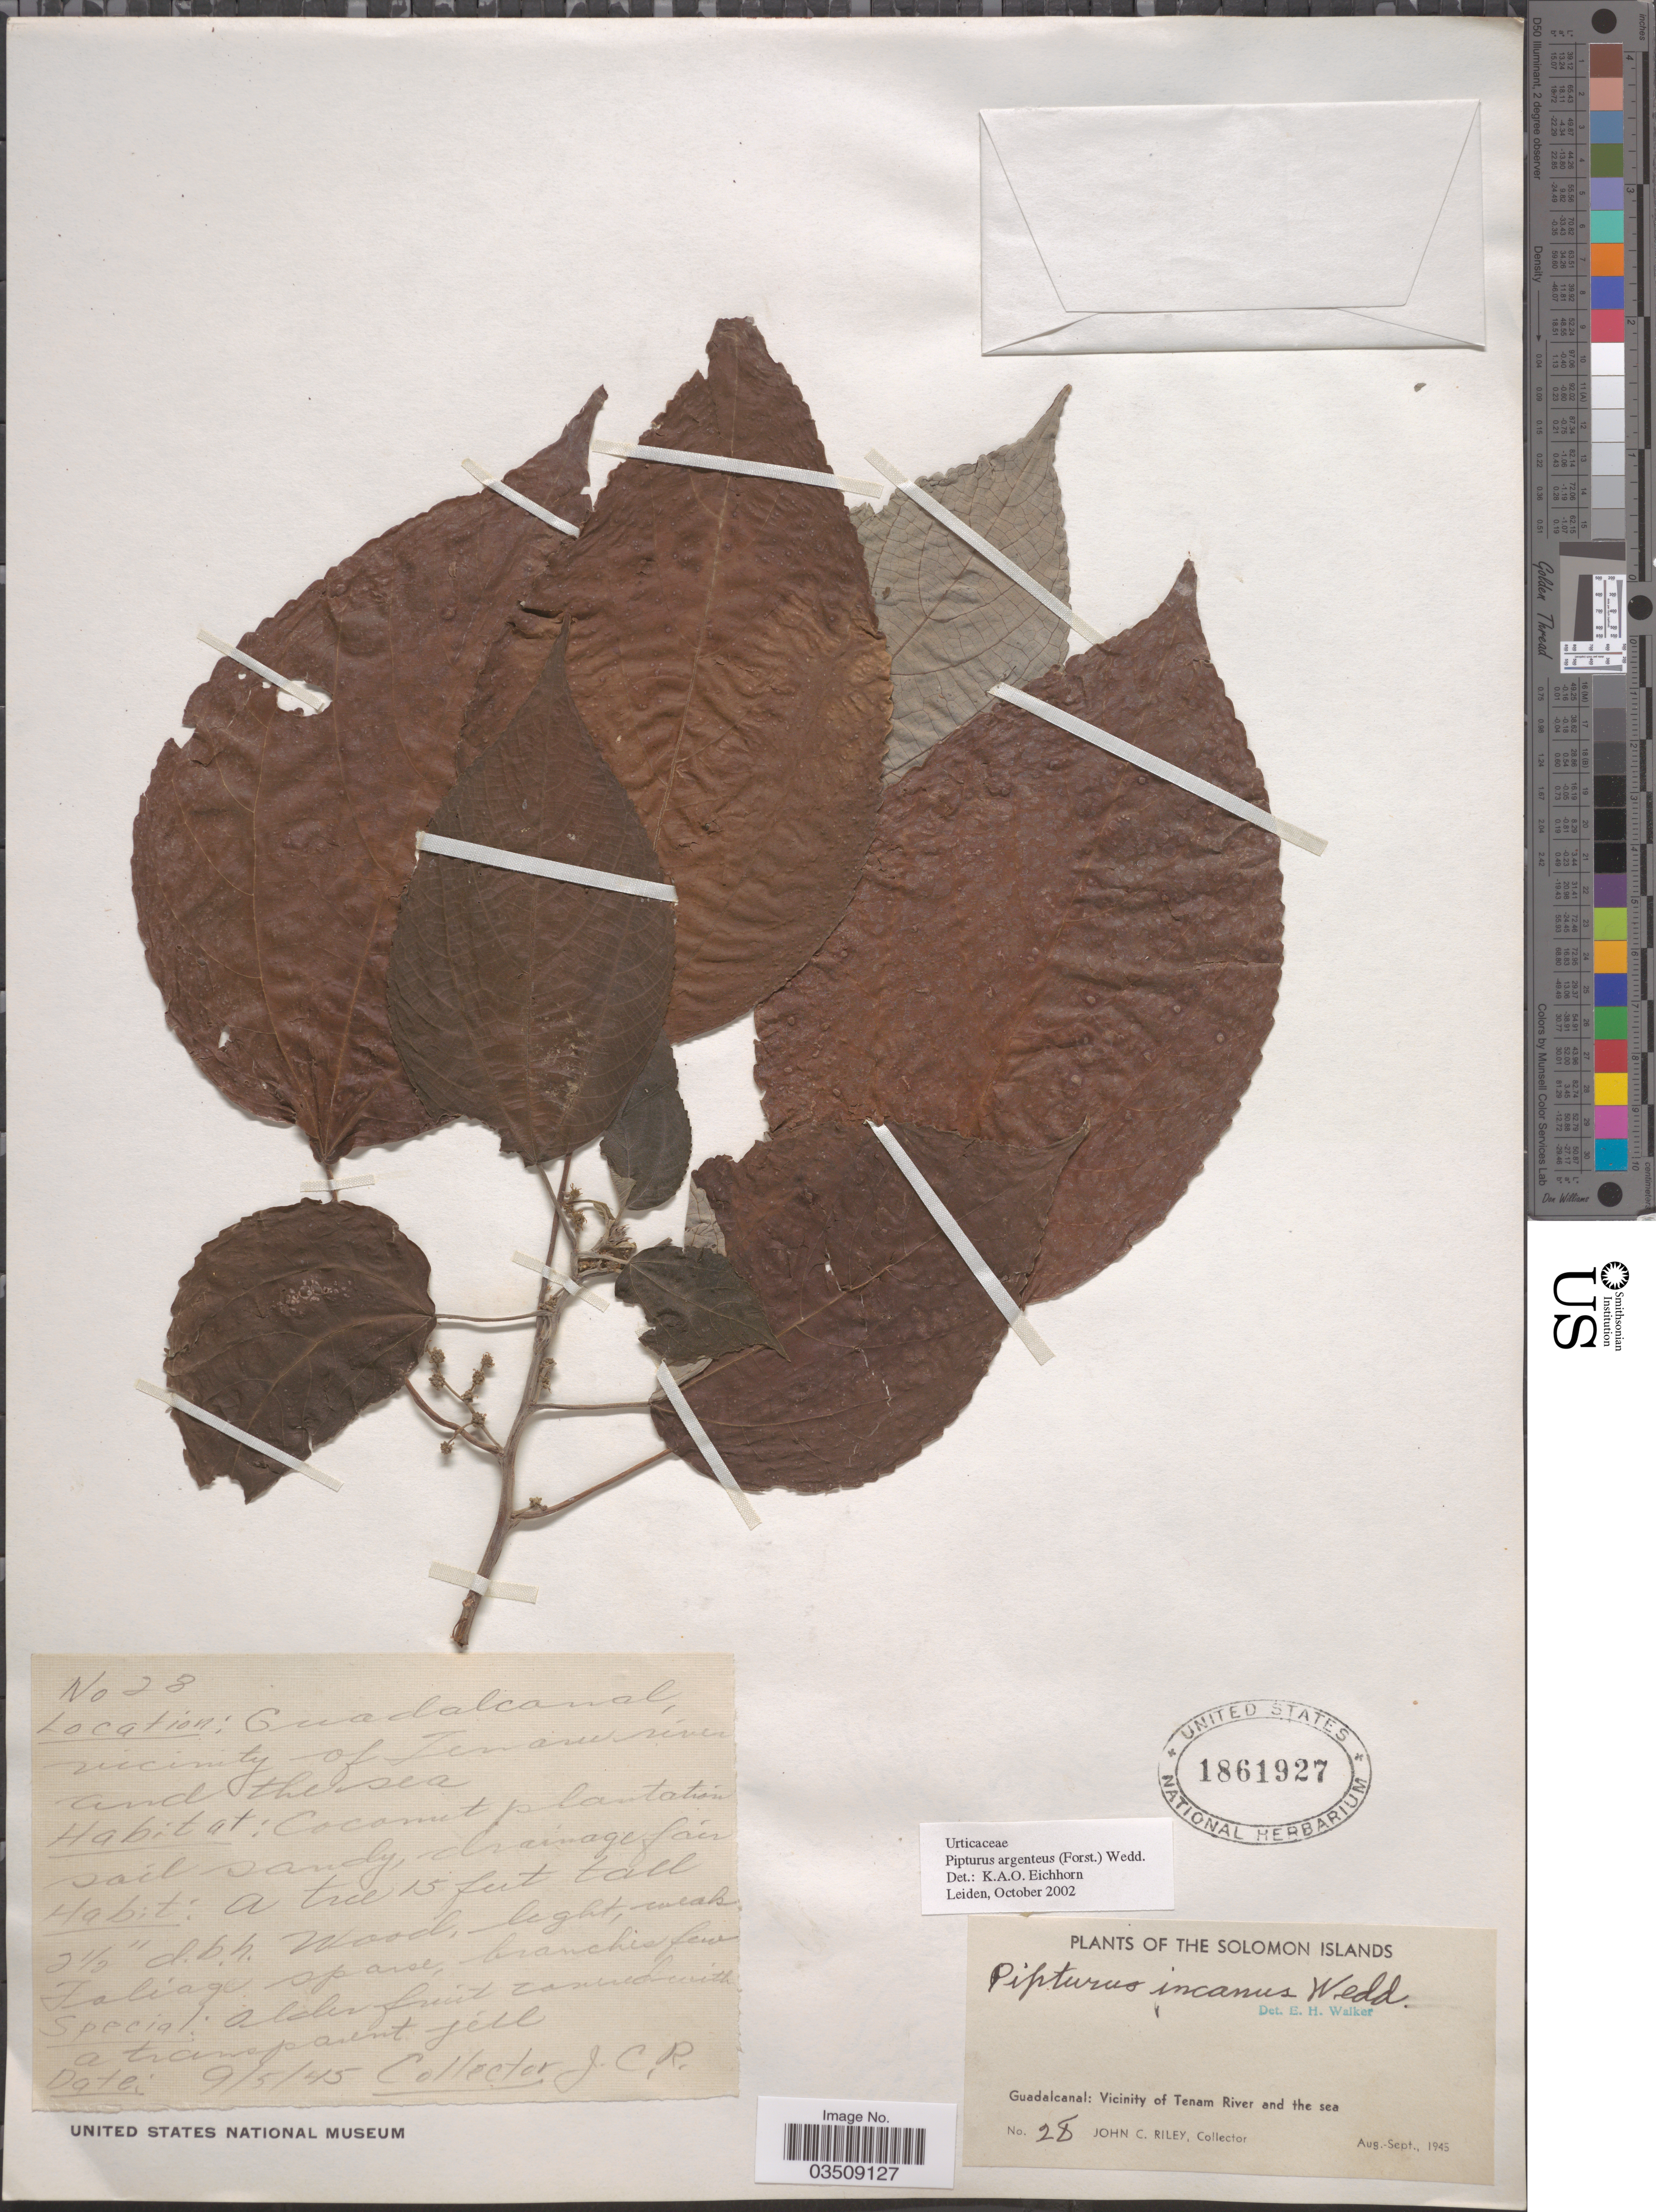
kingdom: Plantae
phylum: Tracheophyta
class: Magnoliopsida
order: Rosales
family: Urticaceae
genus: Pipturus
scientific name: Pipturus argenteus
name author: (G. Forst.) Wedd.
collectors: J. C. Riley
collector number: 28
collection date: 1945-08/1945-09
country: Solomon Islands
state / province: Solomon Islands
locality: Guadalcanal: Vicinity of Tenam River and the sea.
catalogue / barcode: US 1861927